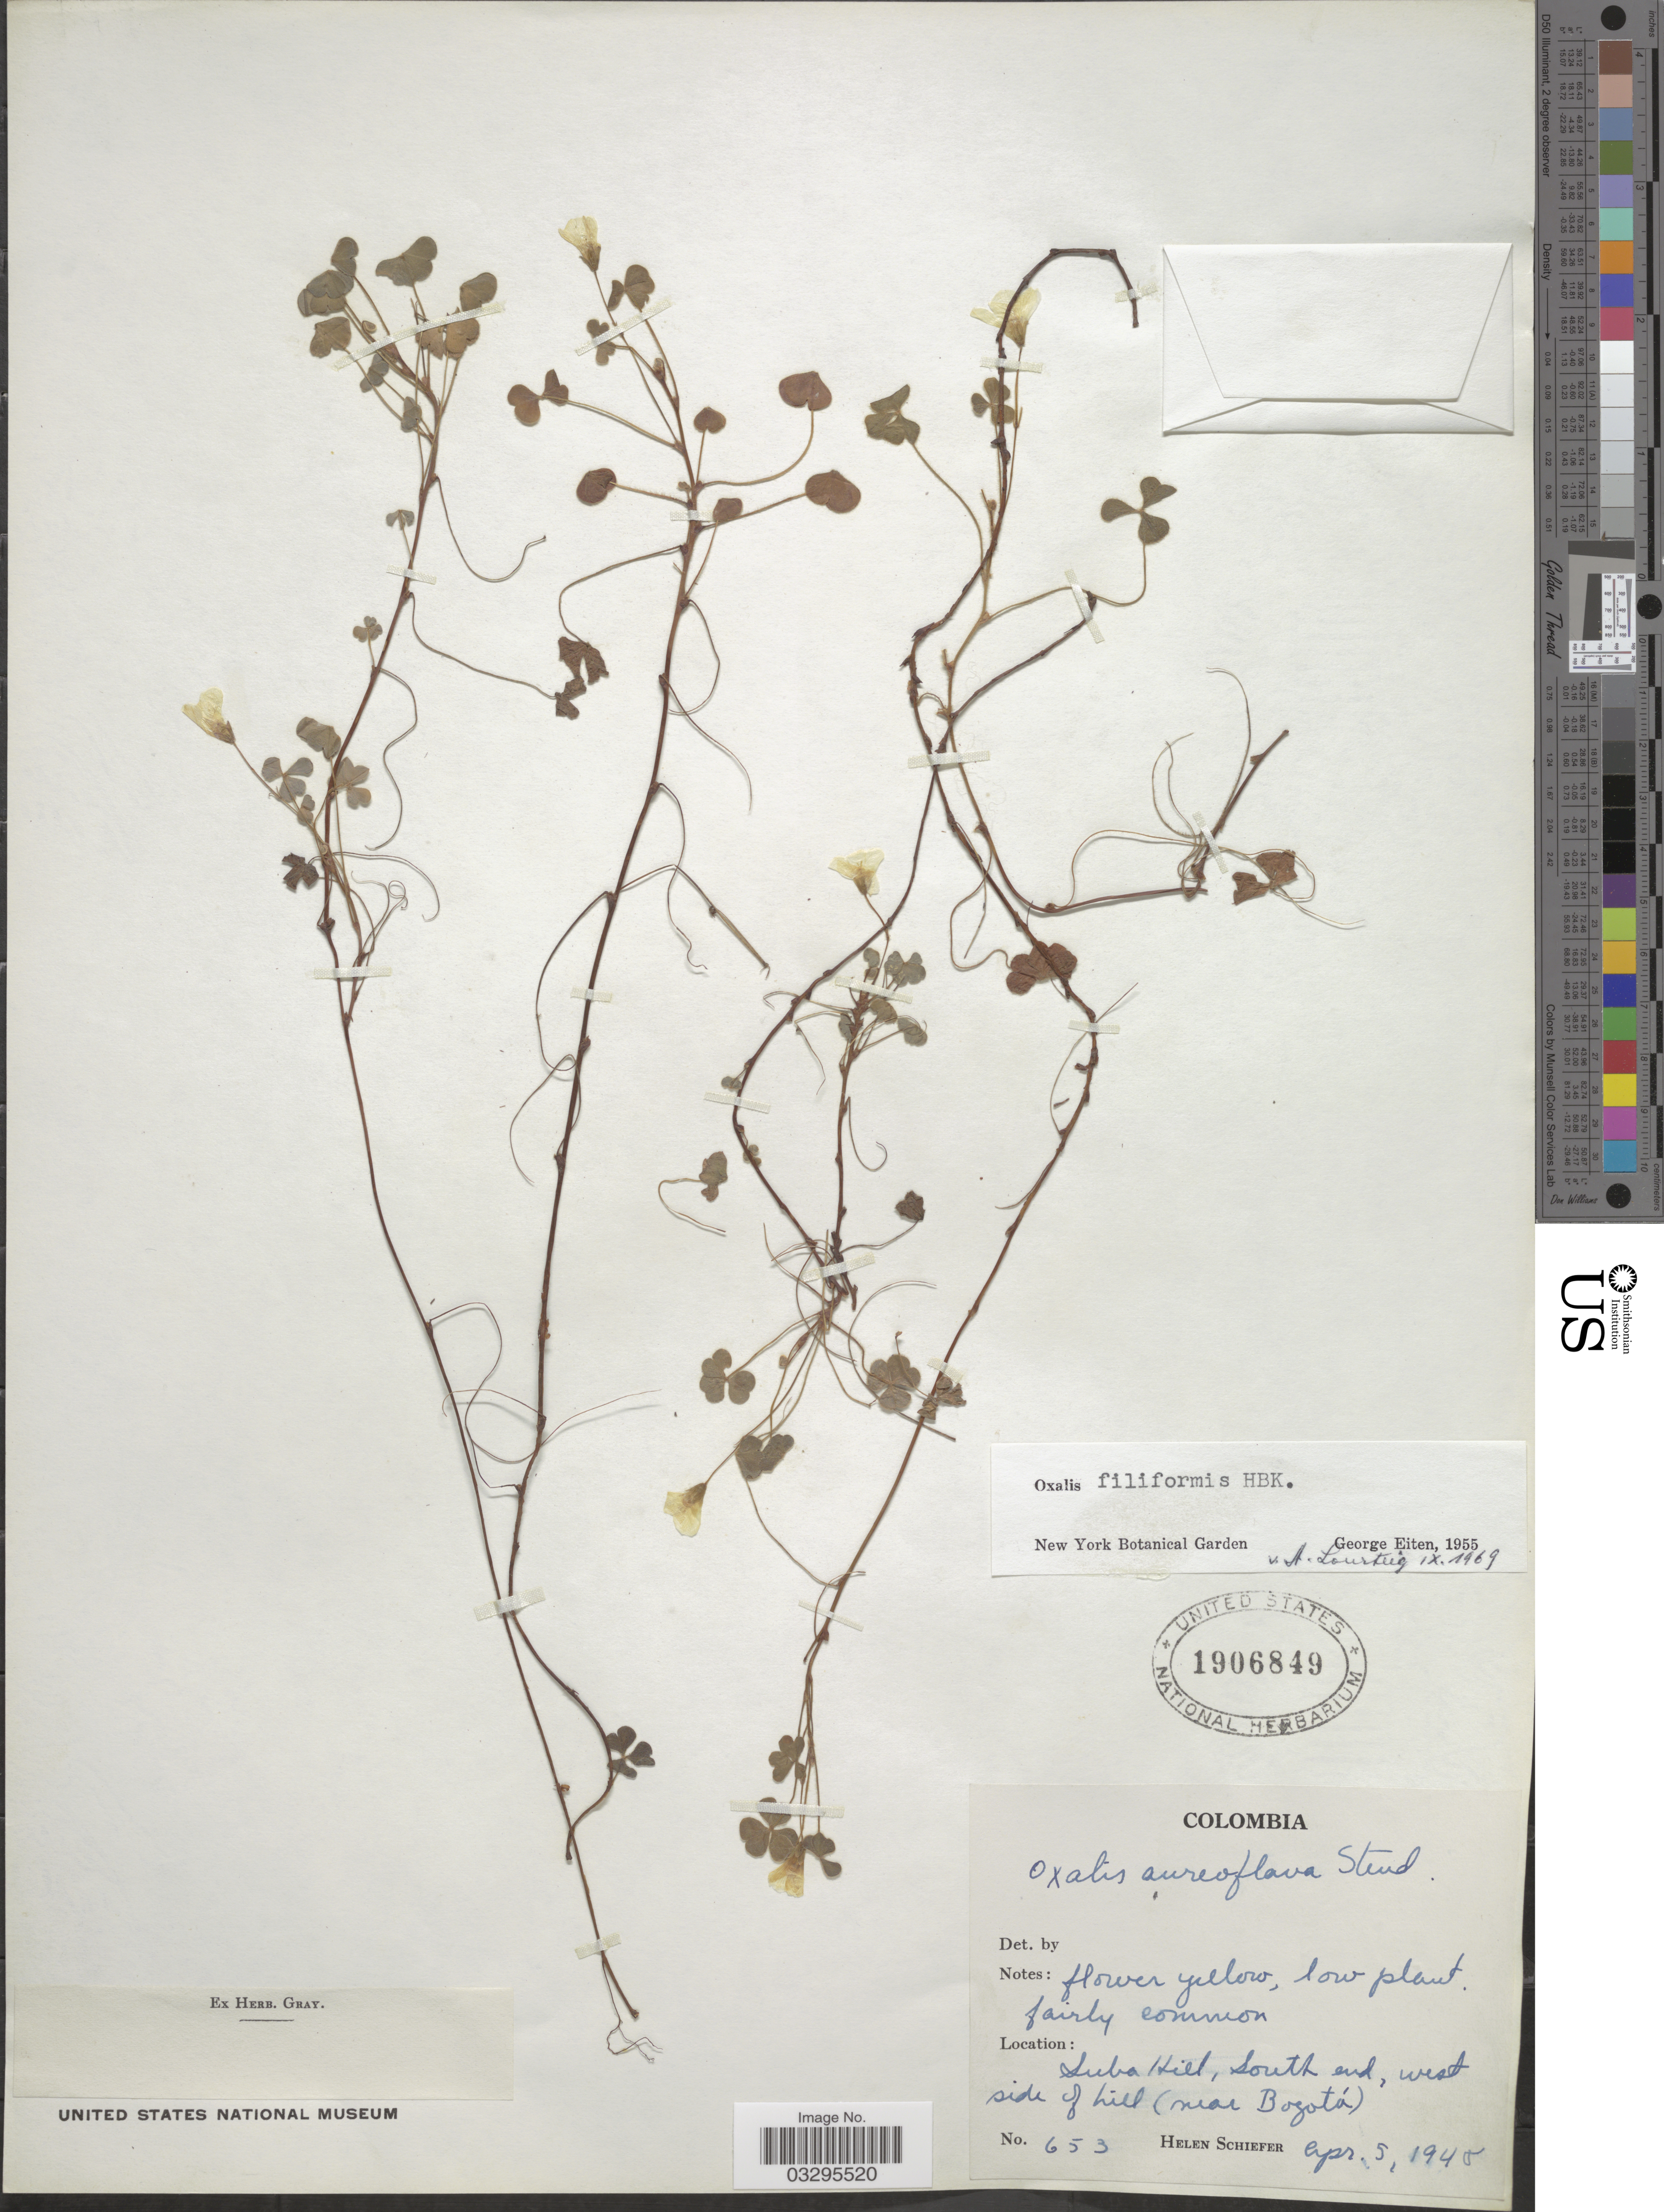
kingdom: Plantae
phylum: Tracheophyta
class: Magnoliopsida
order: Oxalidales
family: Oxalidaceae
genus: Oxalis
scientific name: Oxalis filiformis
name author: Kunth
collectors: H. Schiefer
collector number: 653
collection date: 1940-04-05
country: Colombia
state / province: Bogota D.C.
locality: Suba Hill, south end, west side of hill (near Bogotá).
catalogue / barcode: US 1906849